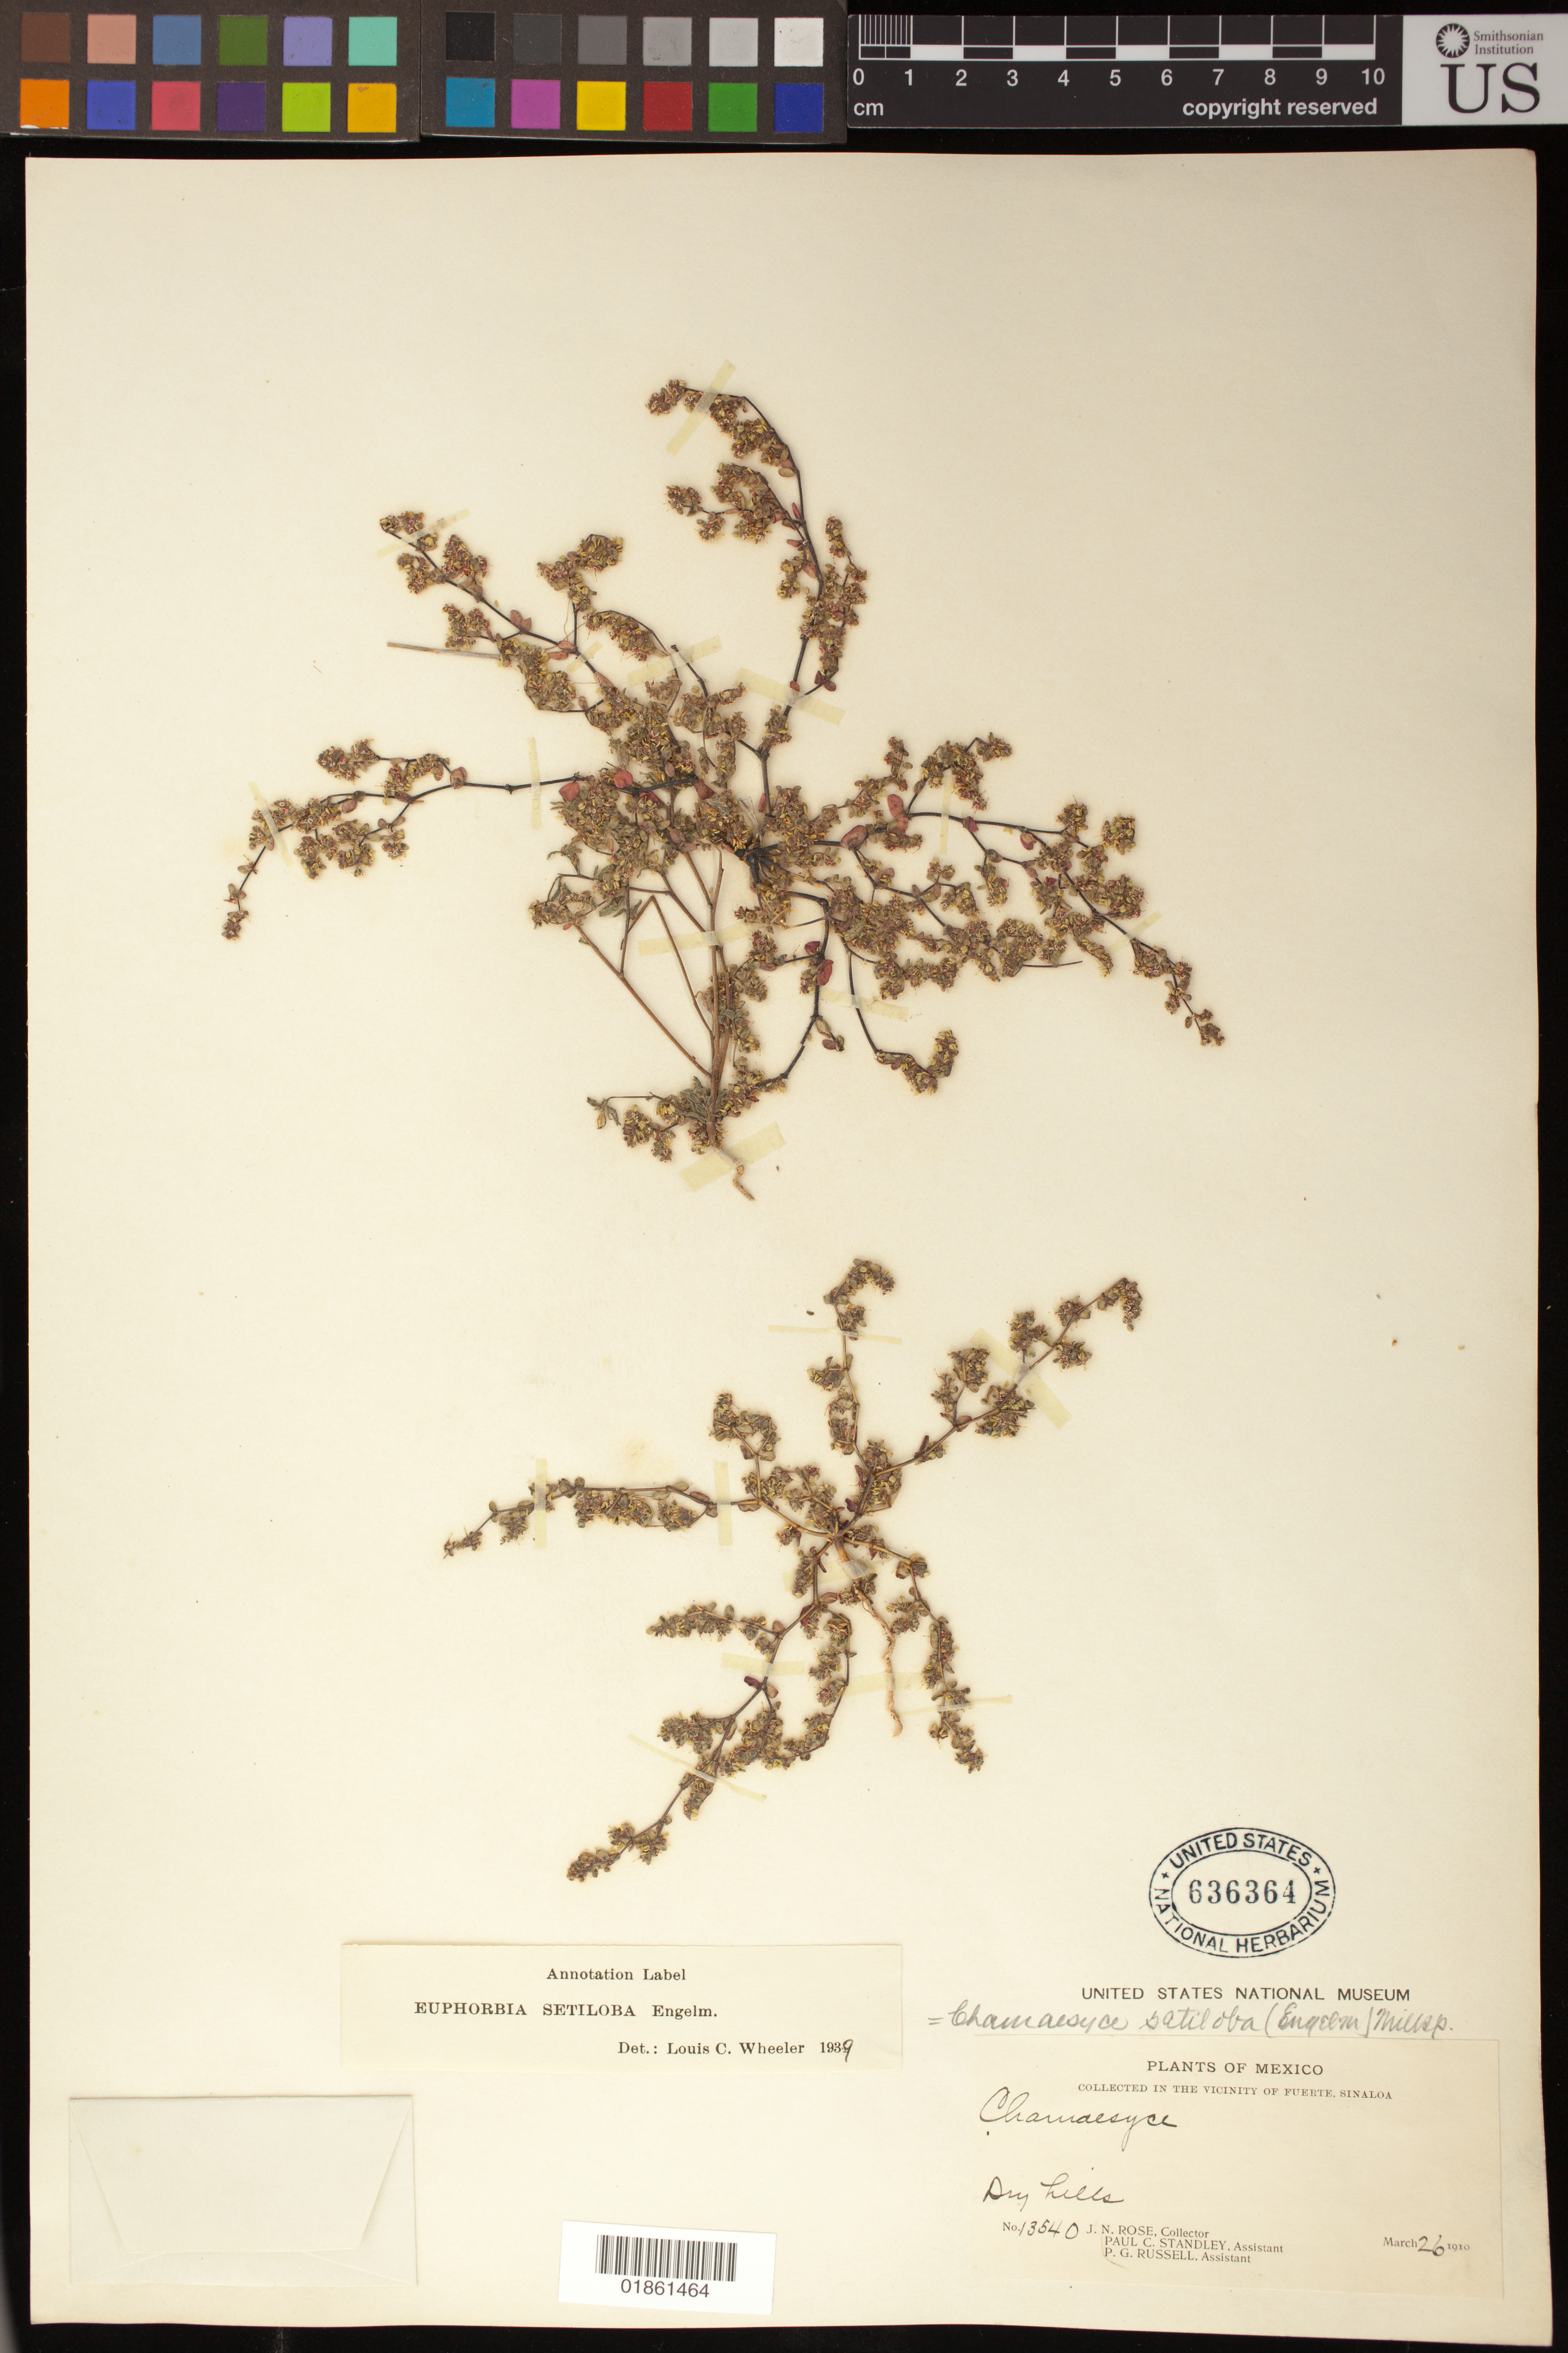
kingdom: Plantae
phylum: Tracheophyta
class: Magnoliopsida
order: Malpighiales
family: Euphorbiaceae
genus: Euphorbia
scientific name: Euphorbia setiloba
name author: Engelm.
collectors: J. N. Rose, P. C. Standley & P. G. Russell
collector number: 13540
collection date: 1910-03-26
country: Mexico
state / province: Sinaloa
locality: In the vicinity of Fuerte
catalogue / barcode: US 636364